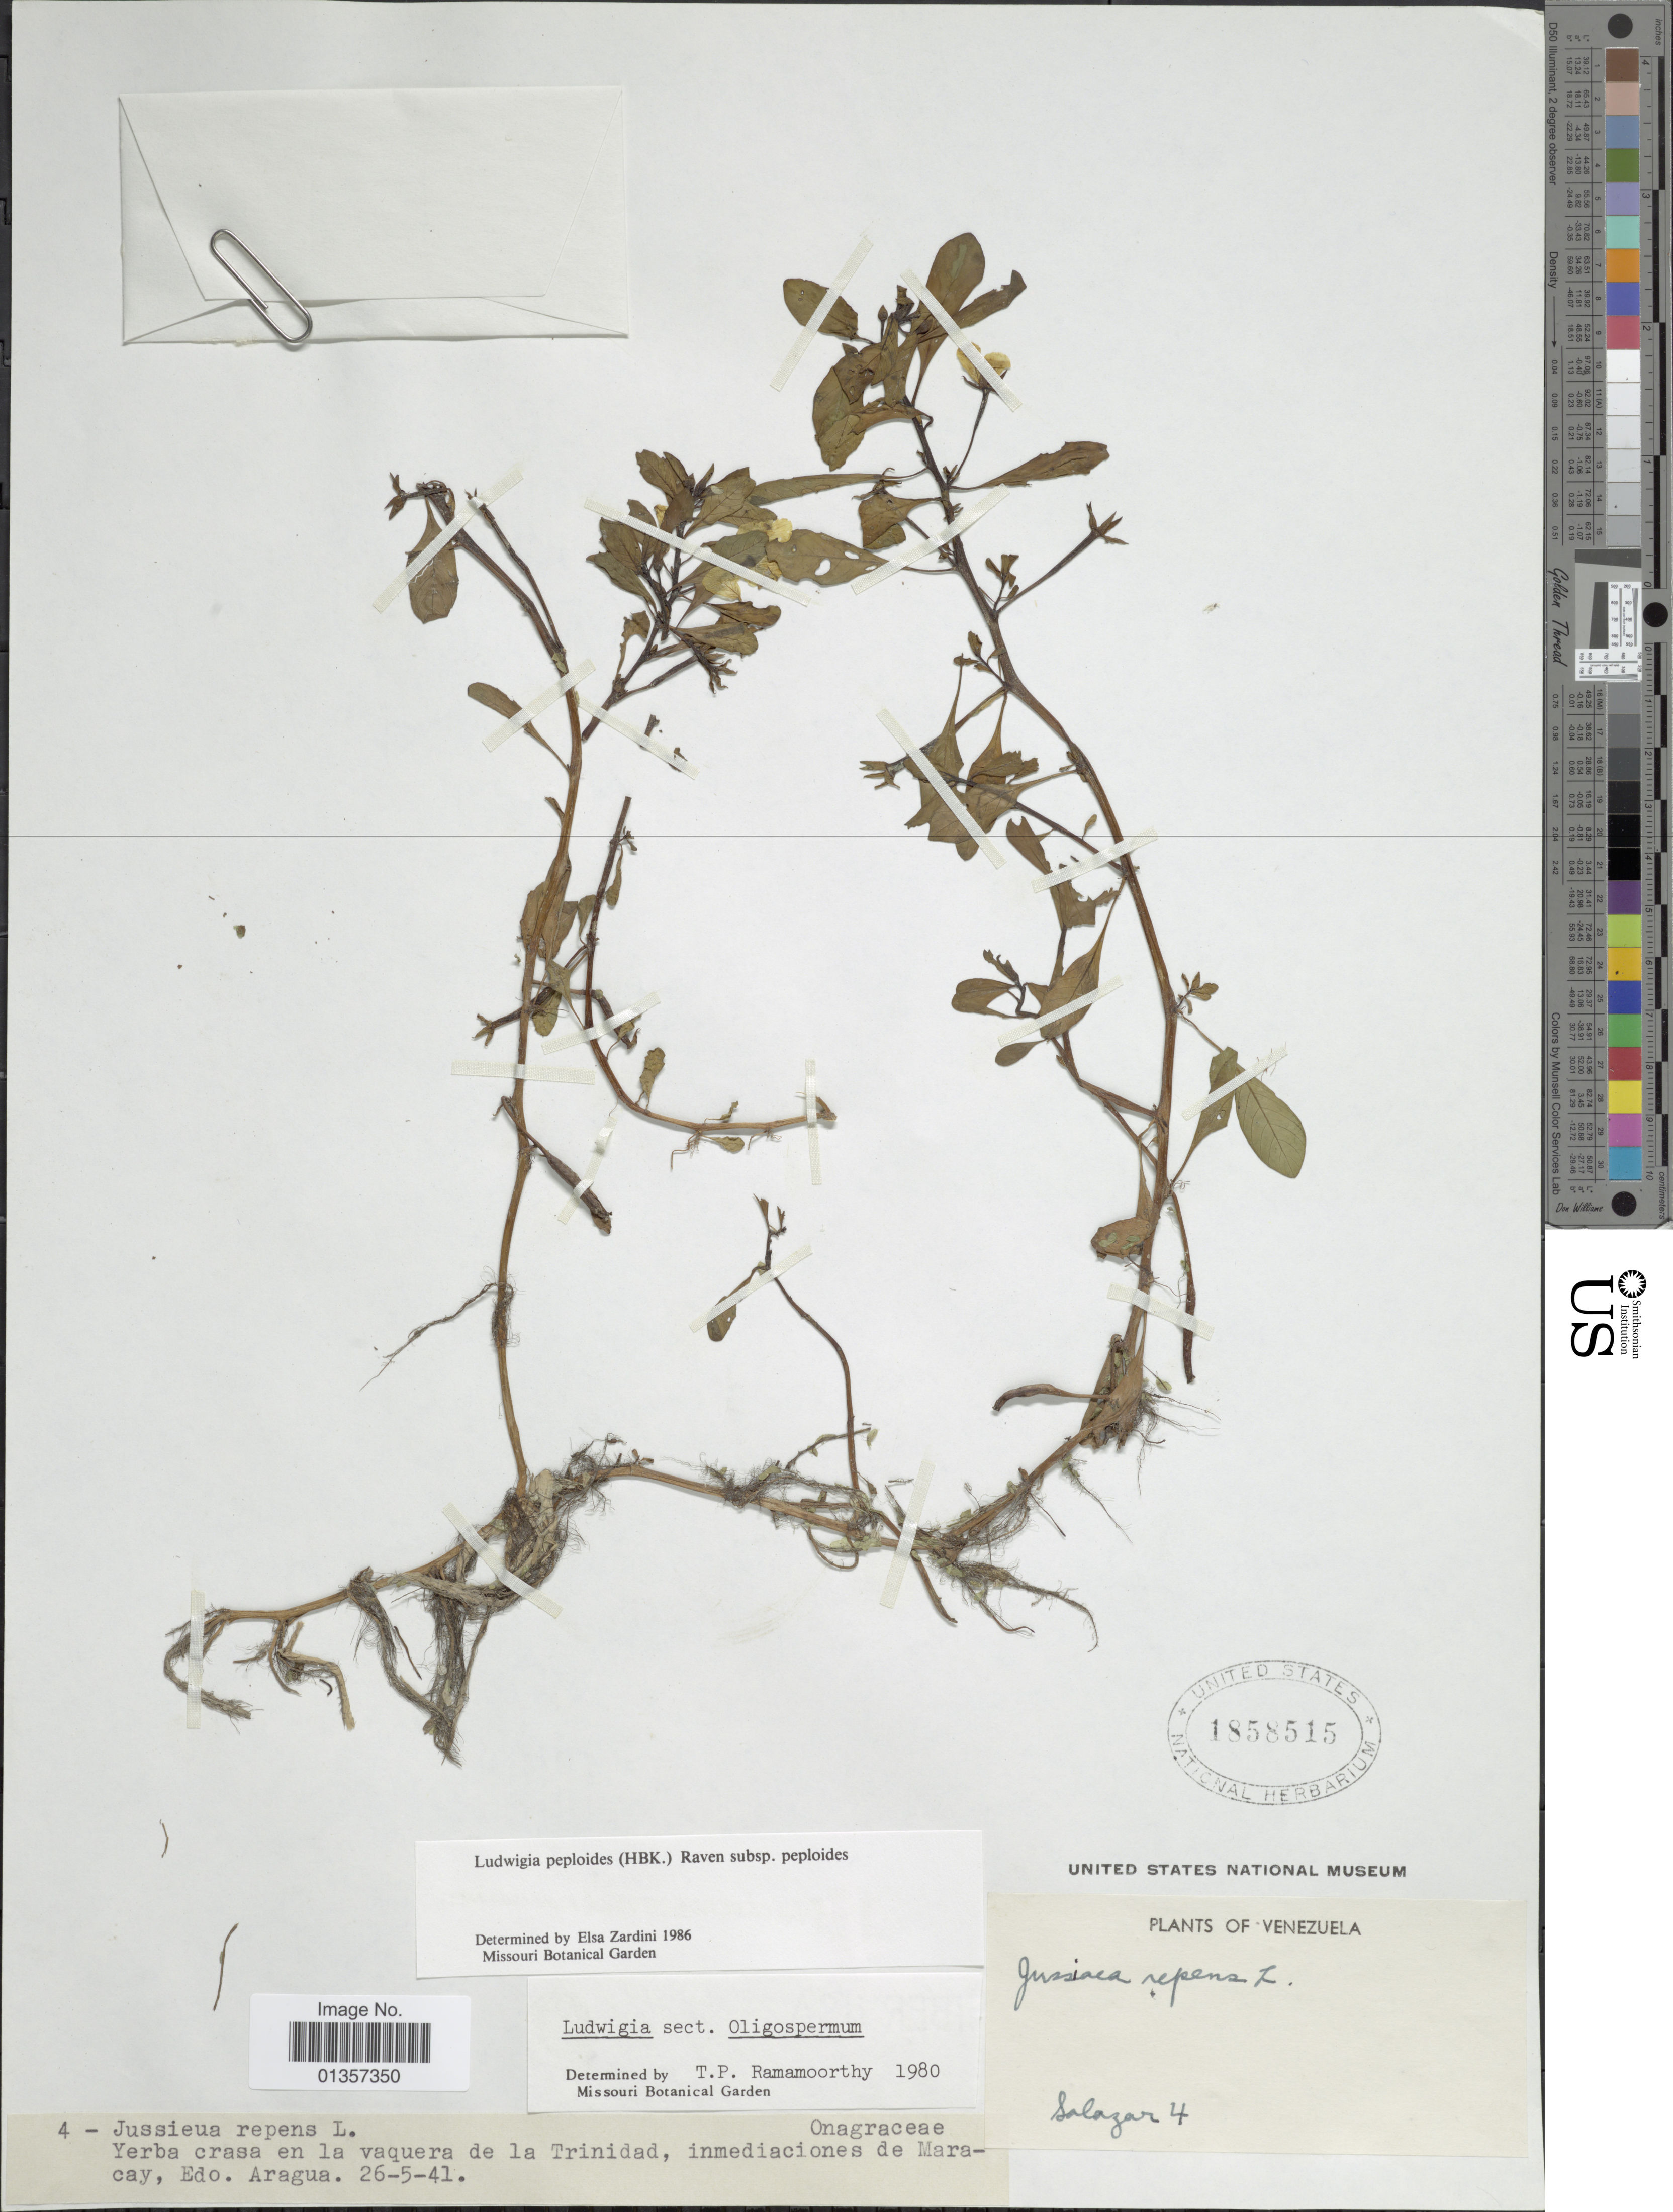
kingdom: Plantae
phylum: Tracheophyta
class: Magnoliopsida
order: Myrtales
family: Onagraceae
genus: Ludwigia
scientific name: Ludwigia peploides subsp. peploides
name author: (Kunth) P.H. Raven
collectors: -. Salazar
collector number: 4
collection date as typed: Transcribed d/m/y: 26/5/41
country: Venezuela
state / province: Aragua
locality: Yerba crasa en la vaquera de la Trinidad, inmediaciones de Maracay, Edo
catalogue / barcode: US 1858515